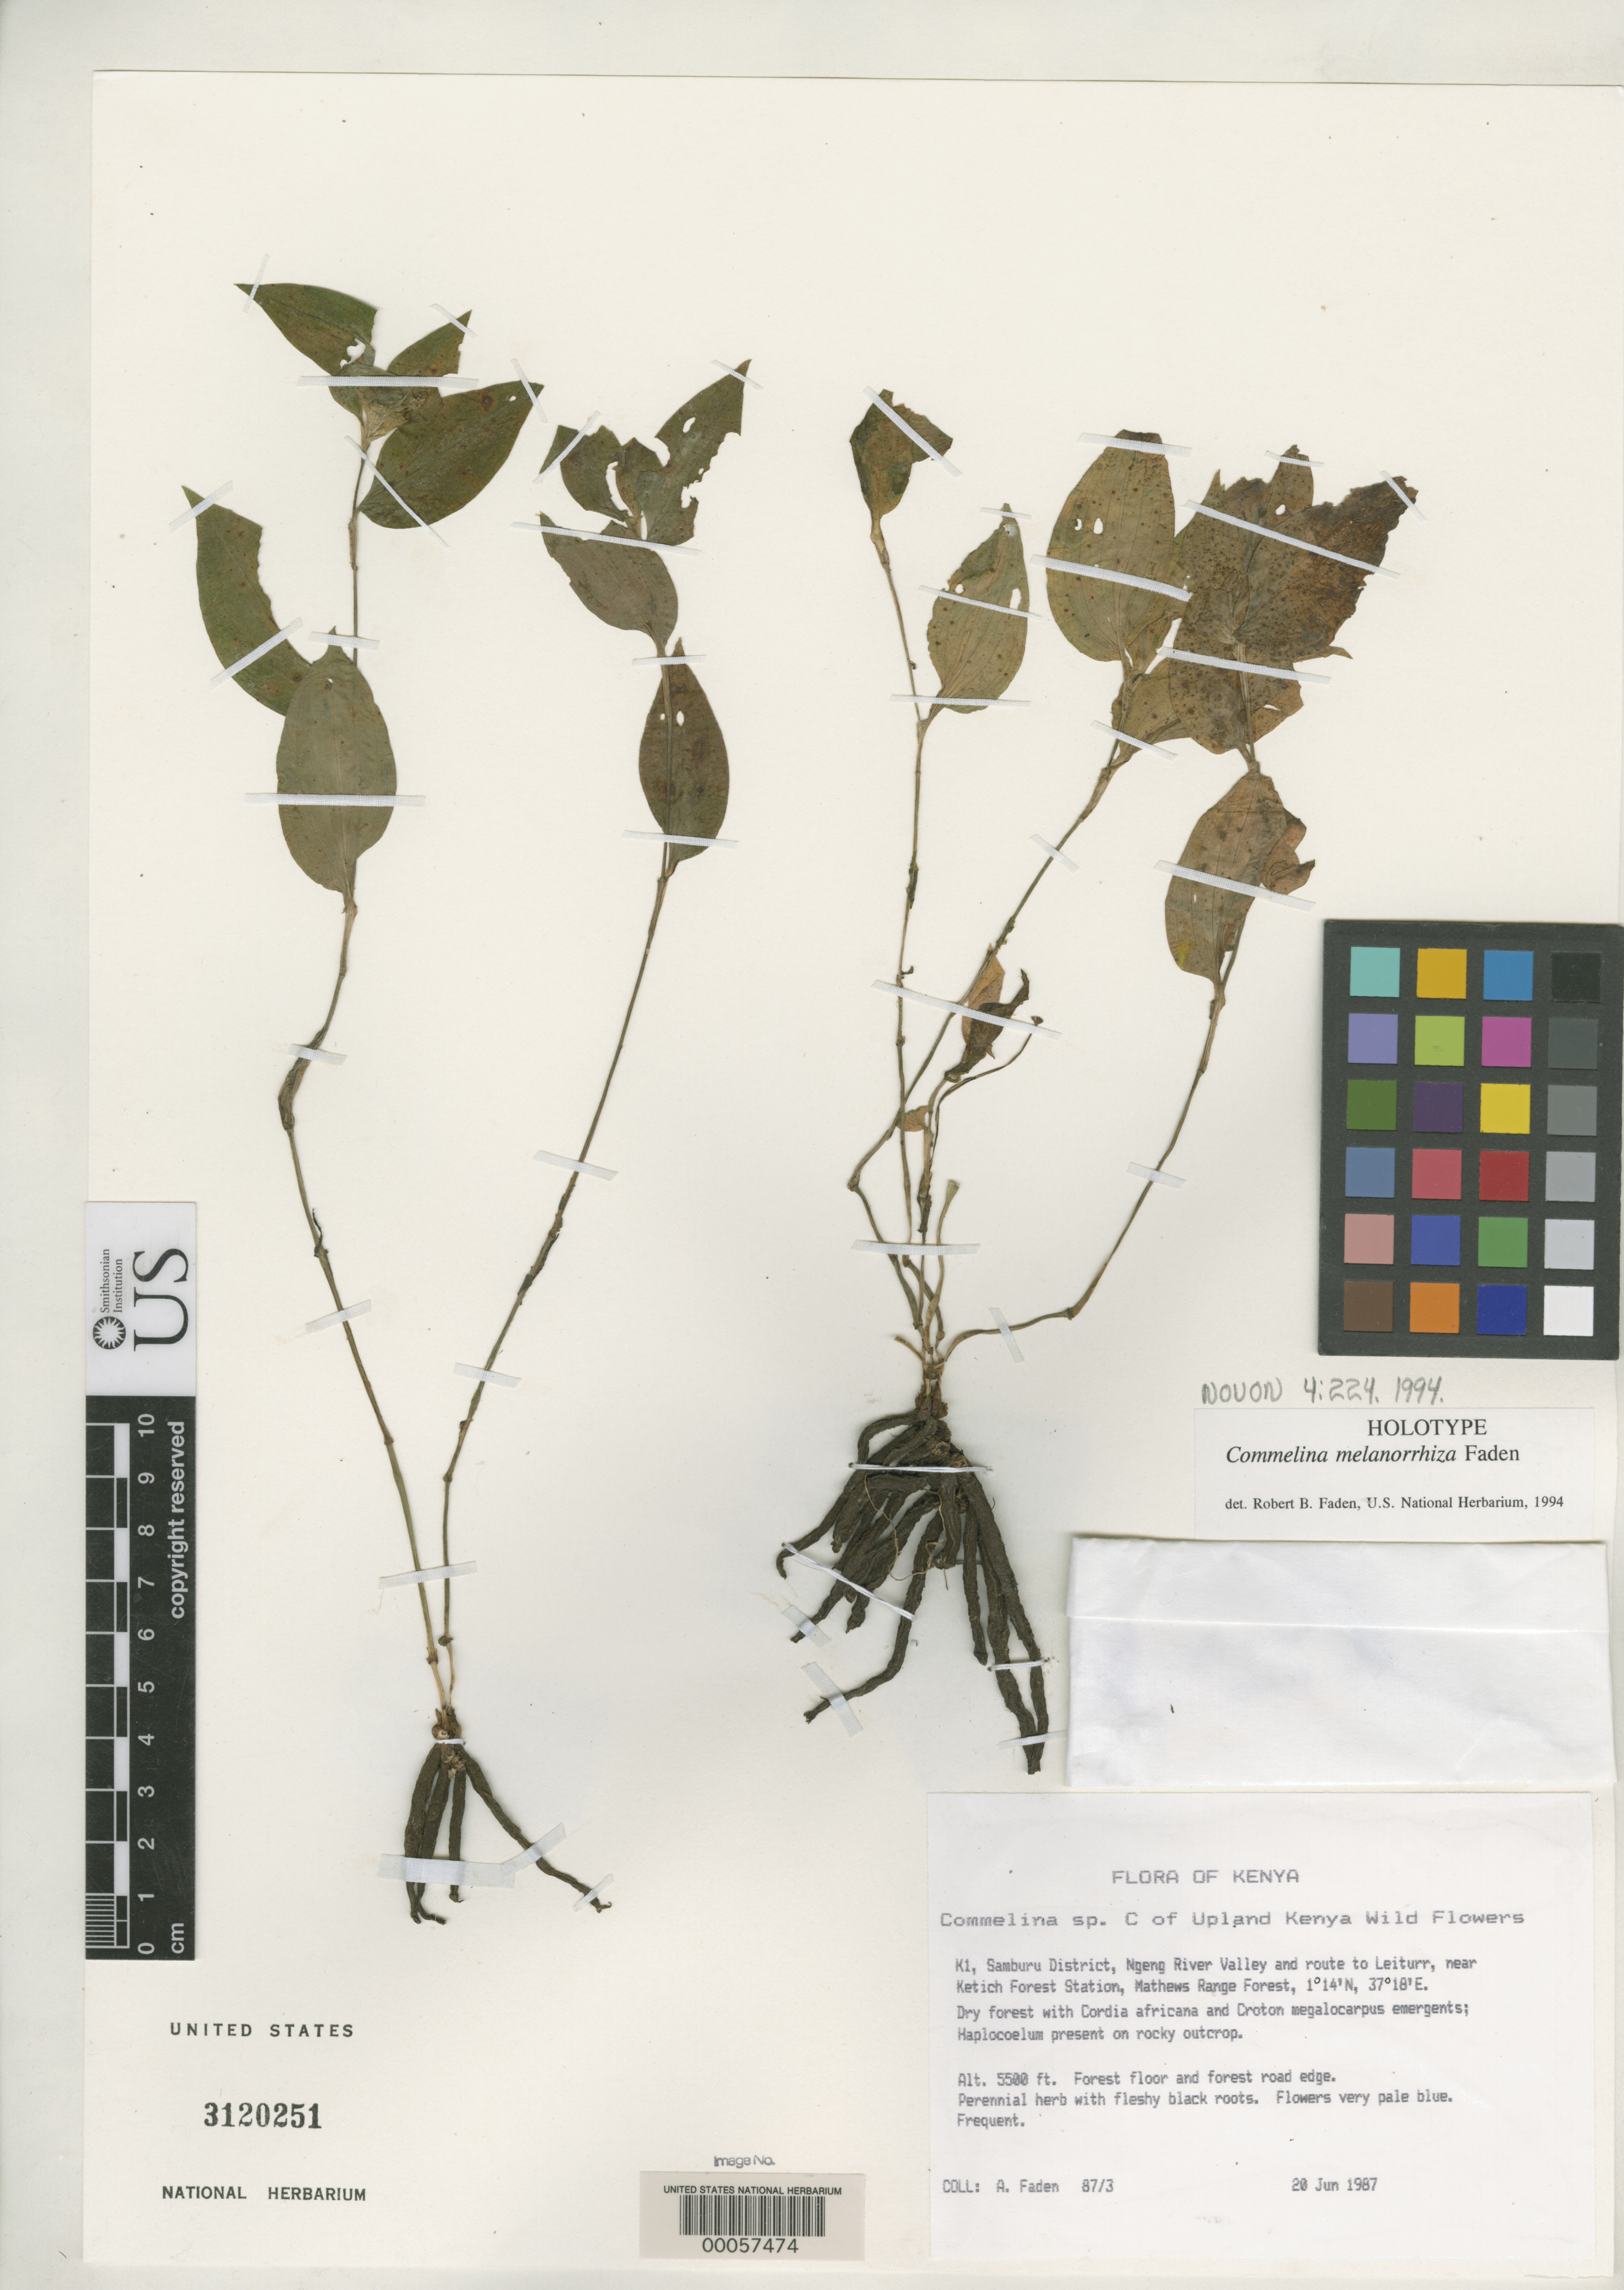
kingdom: Plantae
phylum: Tracheophyta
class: Liliopsida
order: Commelinales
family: Commelinaceae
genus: Commelina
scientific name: Commelina melanorrhiza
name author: Faden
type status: Holotype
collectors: A. J. Faden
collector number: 87/3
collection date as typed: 20 Jun 1987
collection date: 1987-06-20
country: Kenya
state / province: Samburu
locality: Ngeng River Valley and route to Leiturr, near Ketich Forest Station, Mathews Range forest.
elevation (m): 1524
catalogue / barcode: US 3120251